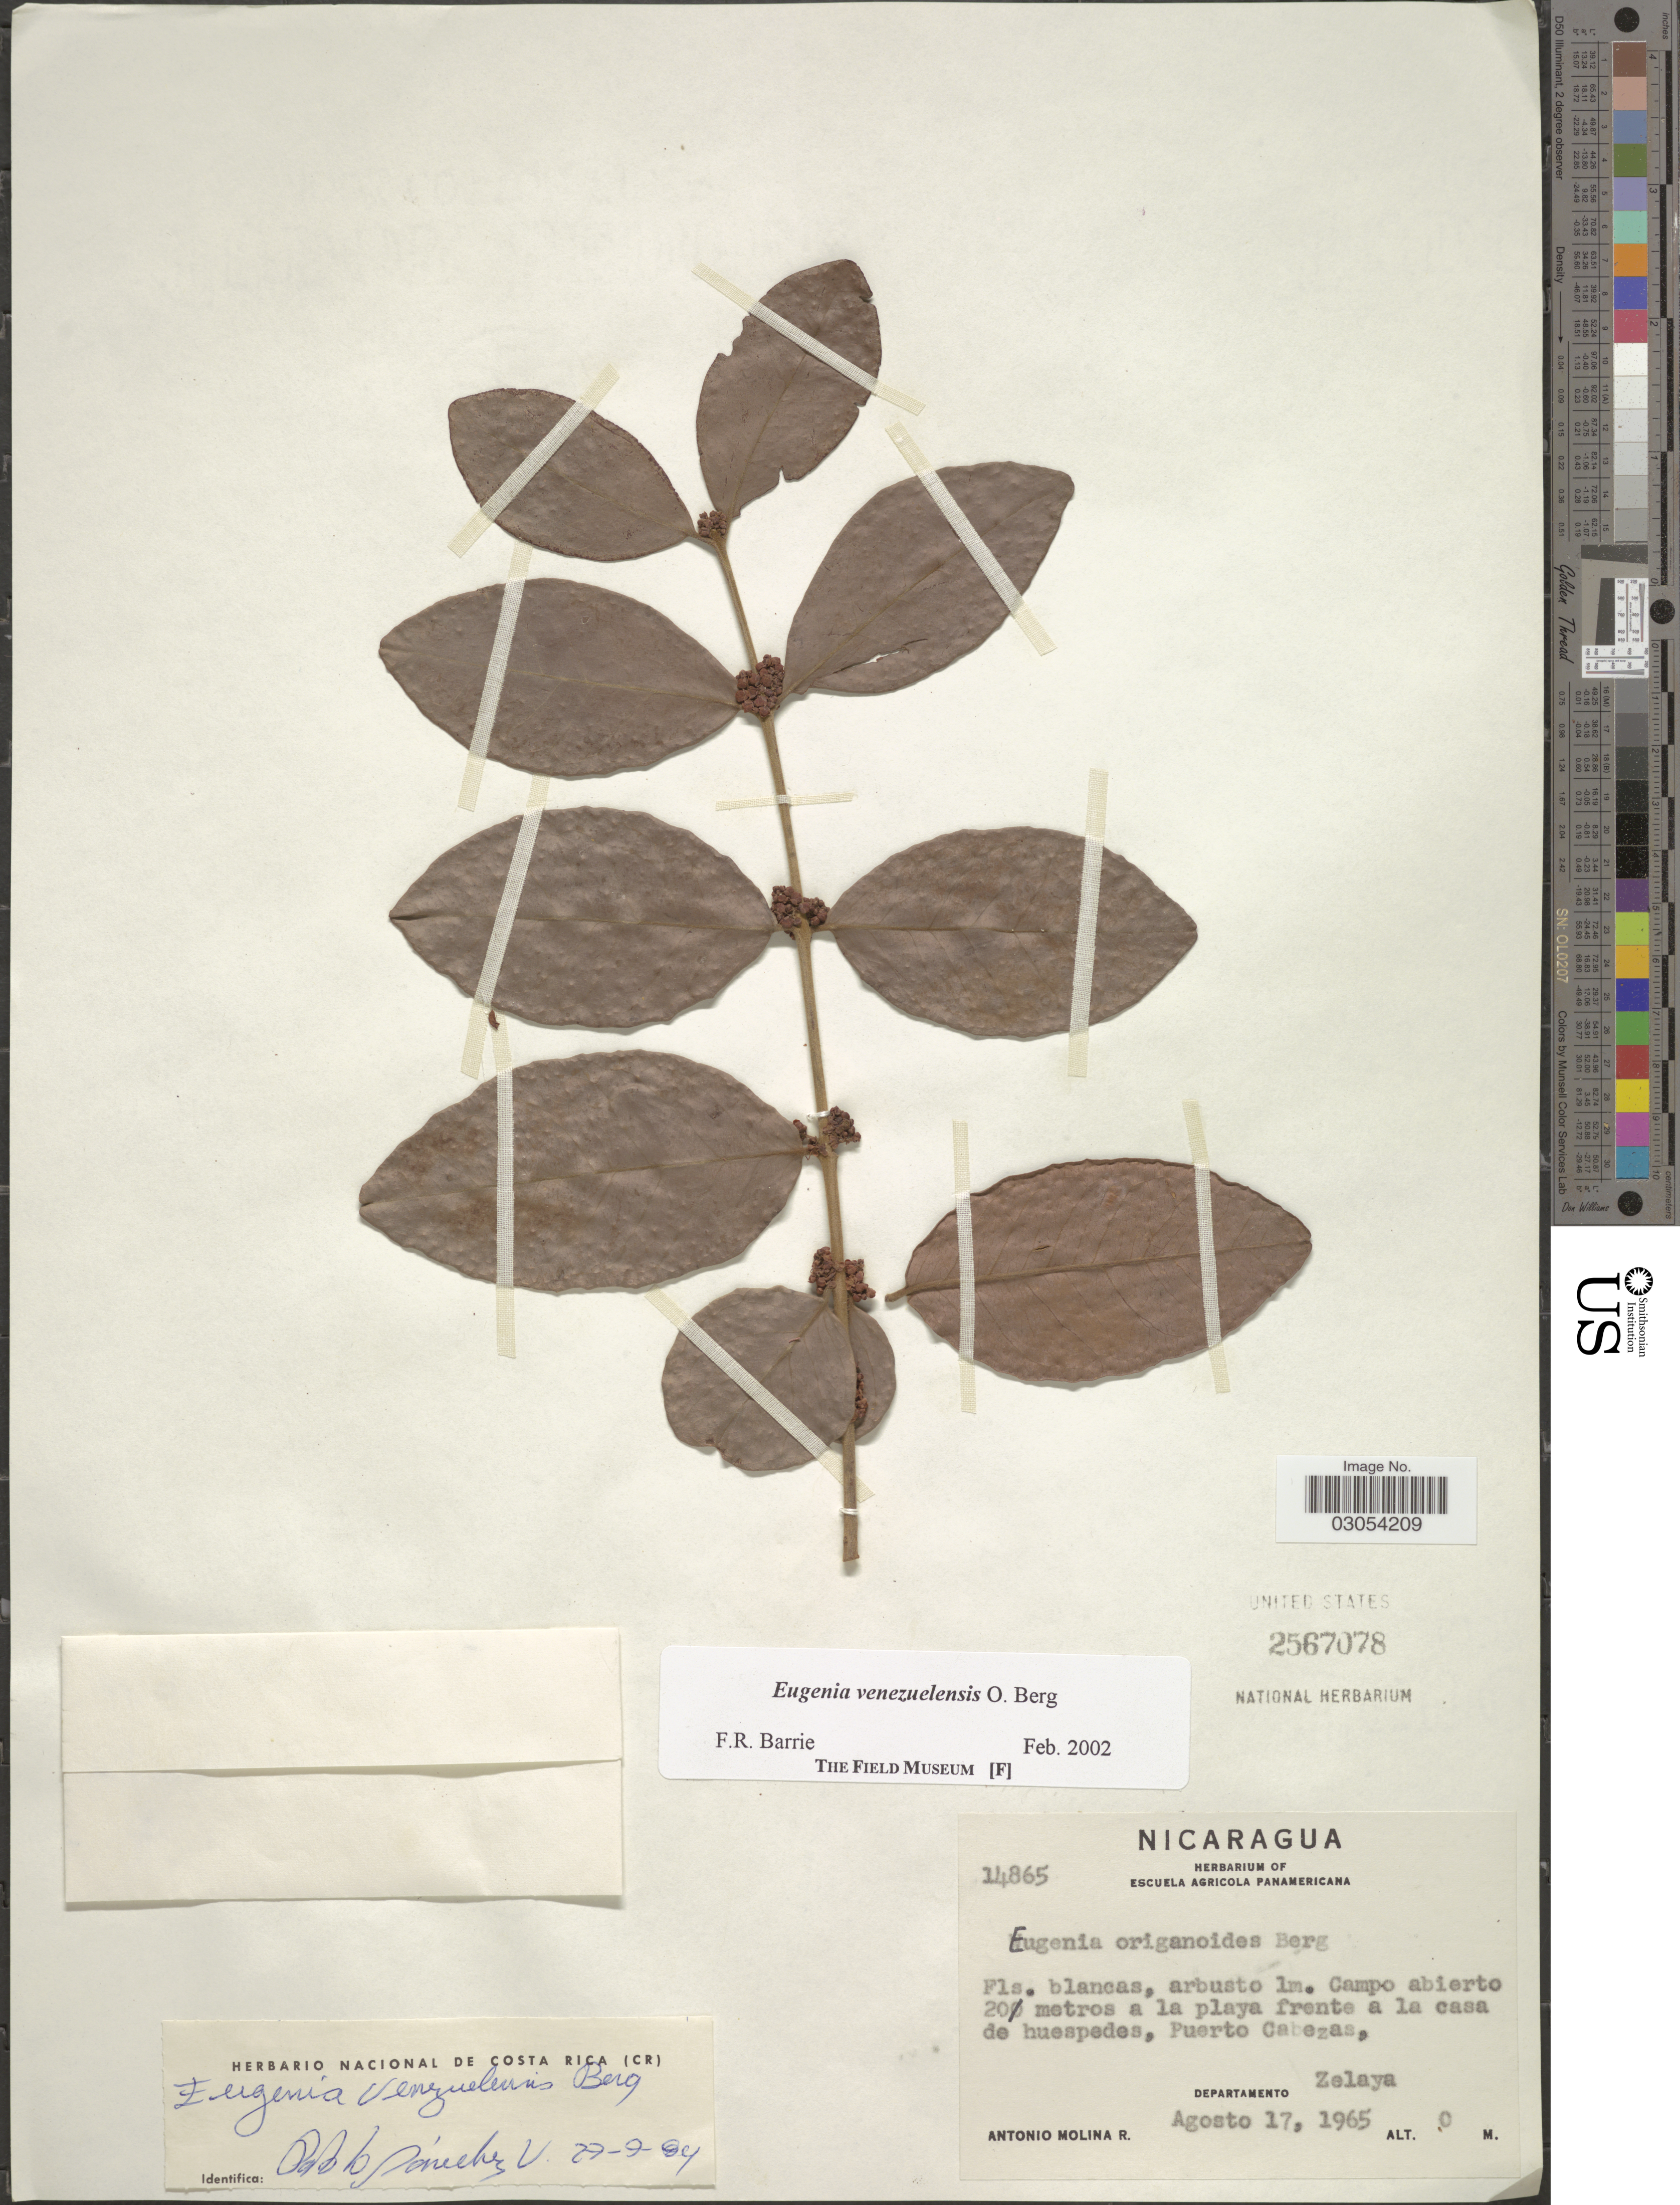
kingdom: Plantae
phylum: Tracheophyta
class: Magnoliopsida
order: Myrtales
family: Myrtaceae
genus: Eugenia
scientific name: Eugenia venezuelensis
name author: O. Berg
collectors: A. Molina R.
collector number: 14865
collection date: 1965-08-17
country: Nicaragua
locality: Puerto Cabezas, Departamento Zelaya.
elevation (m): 0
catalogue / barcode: US 2567078